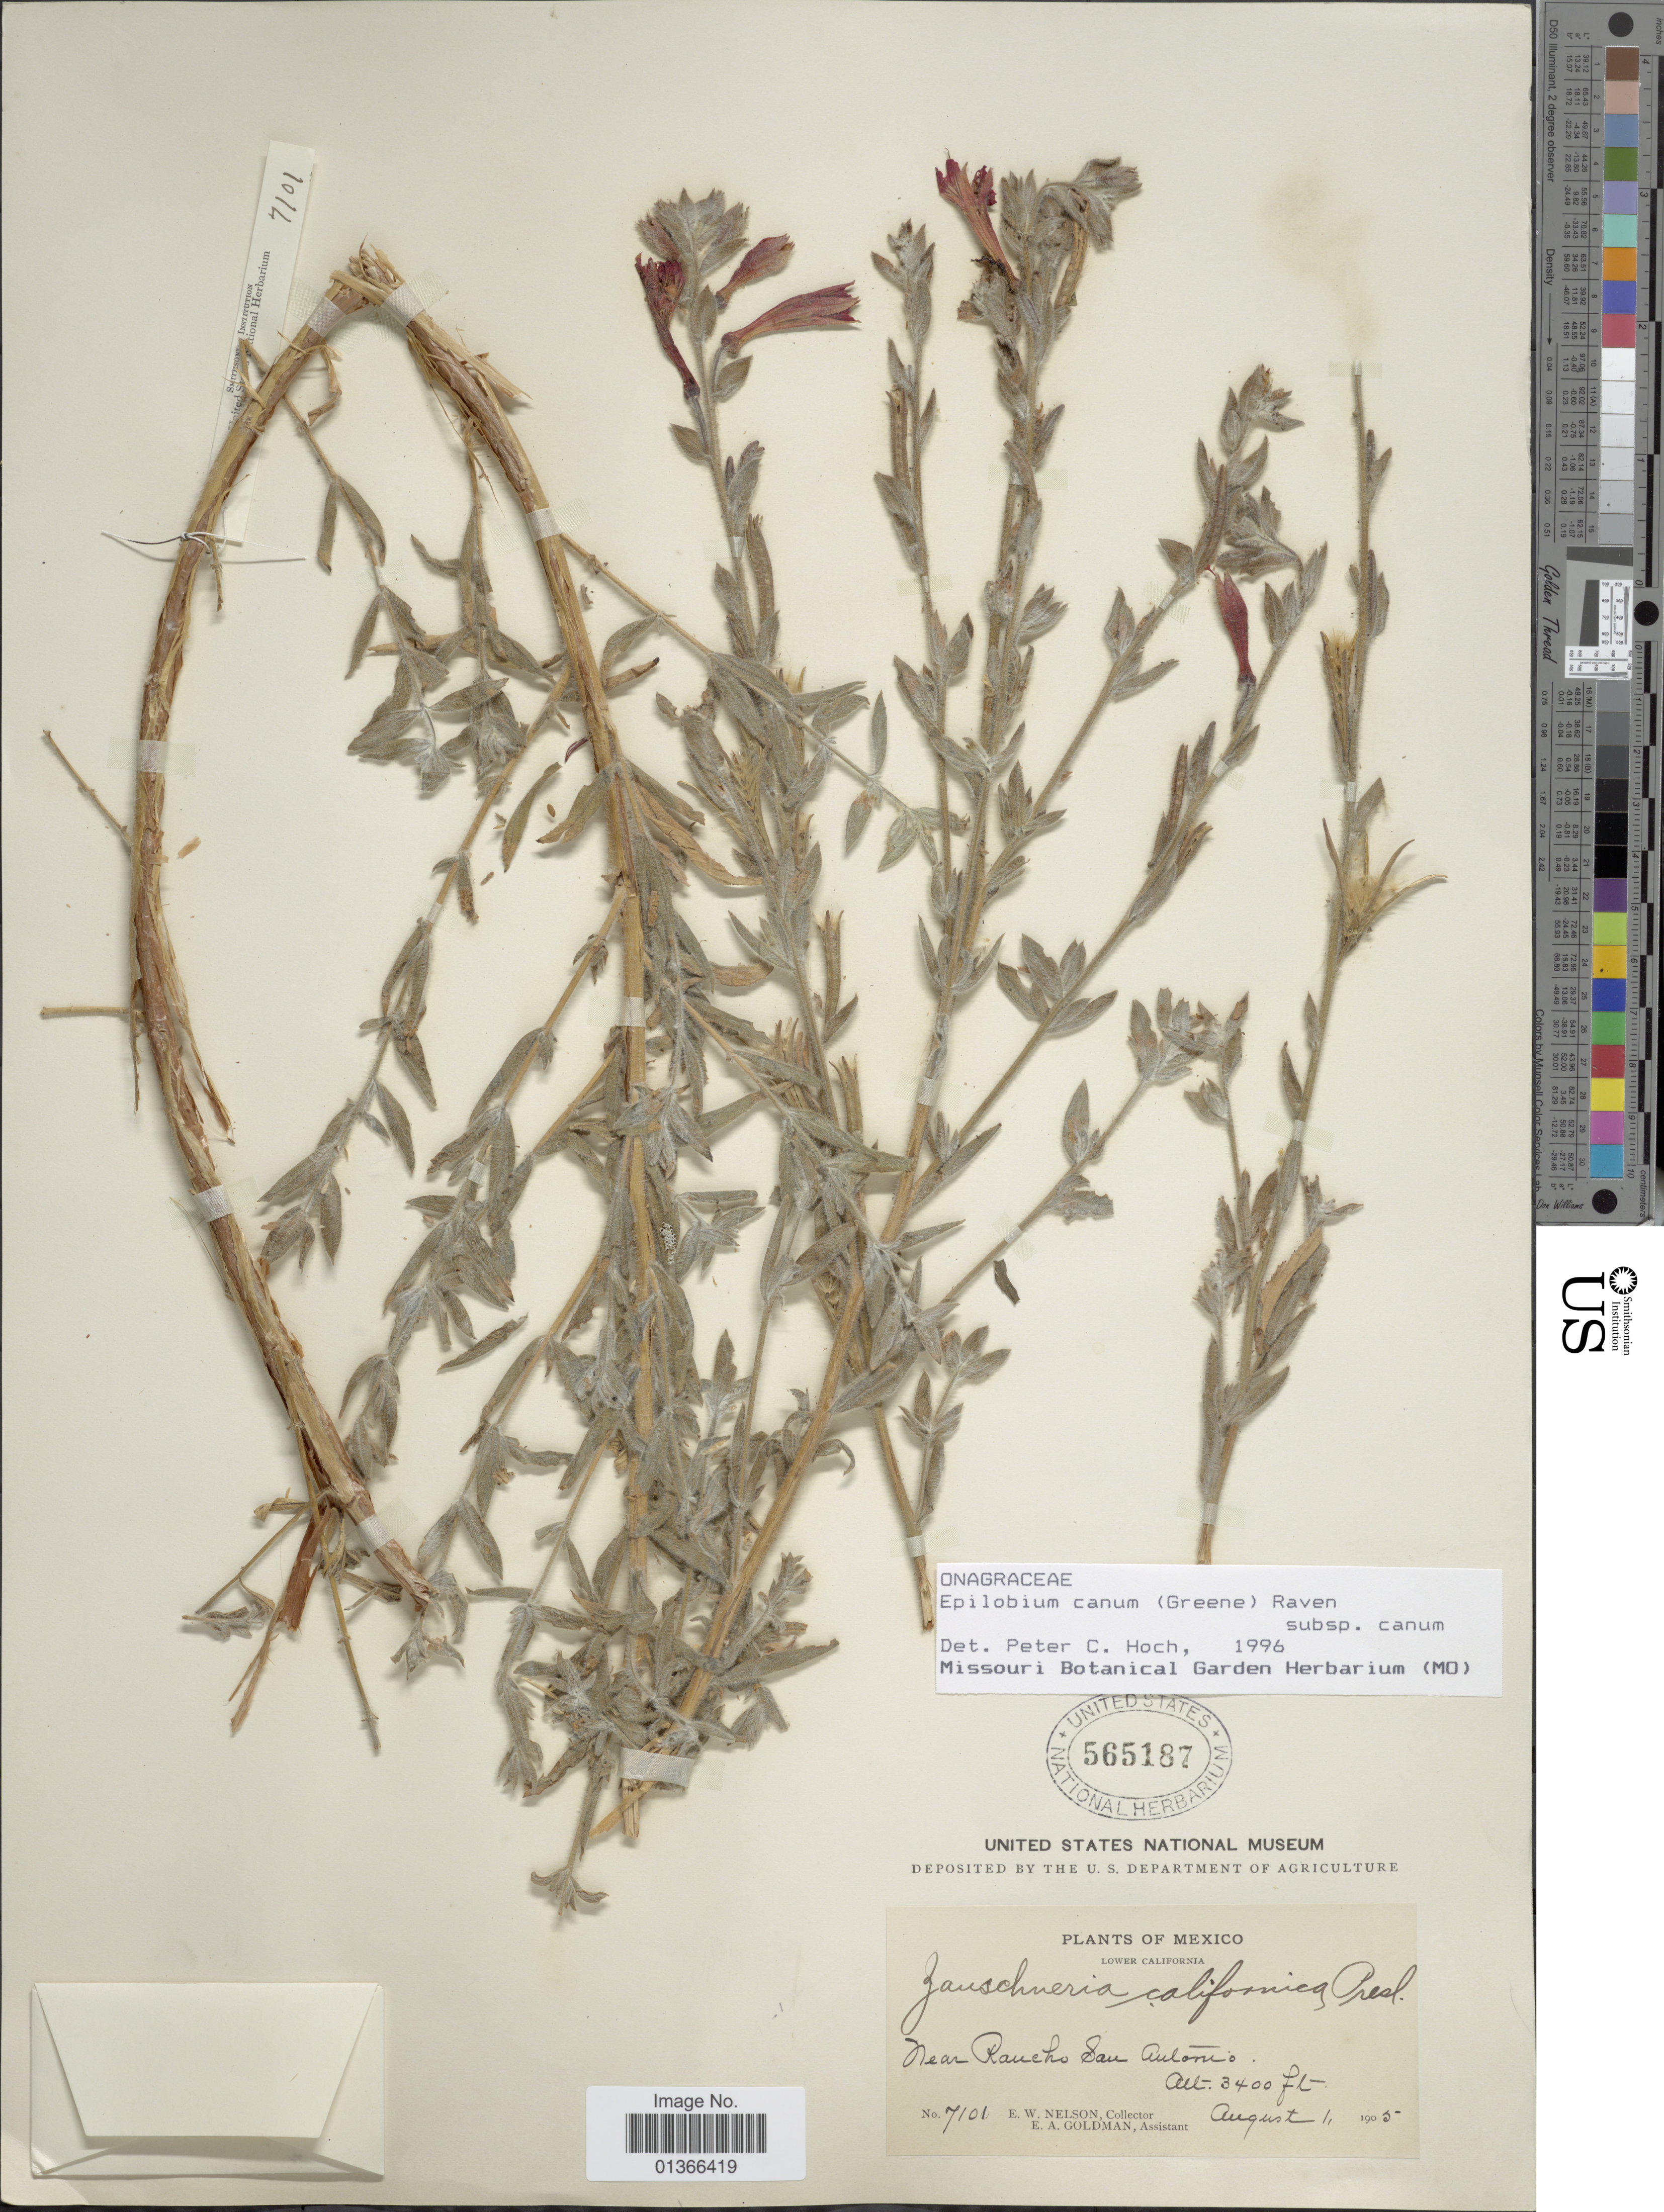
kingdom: Plantae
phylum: Tracheophyta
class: Magnoliopsida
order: Myrtales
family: Onagraceae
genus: Epilobium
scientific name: Epilobium canum subsp. canum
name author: (Greene) P.H. Raven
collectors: E. W. Nelson & E. A. Goldman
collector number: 7101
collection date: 1905-08-01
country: Mexico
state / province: Baja California Sur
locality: Lower California. Near Rancho San Antonio.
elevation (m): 1036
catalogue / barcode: US 565187